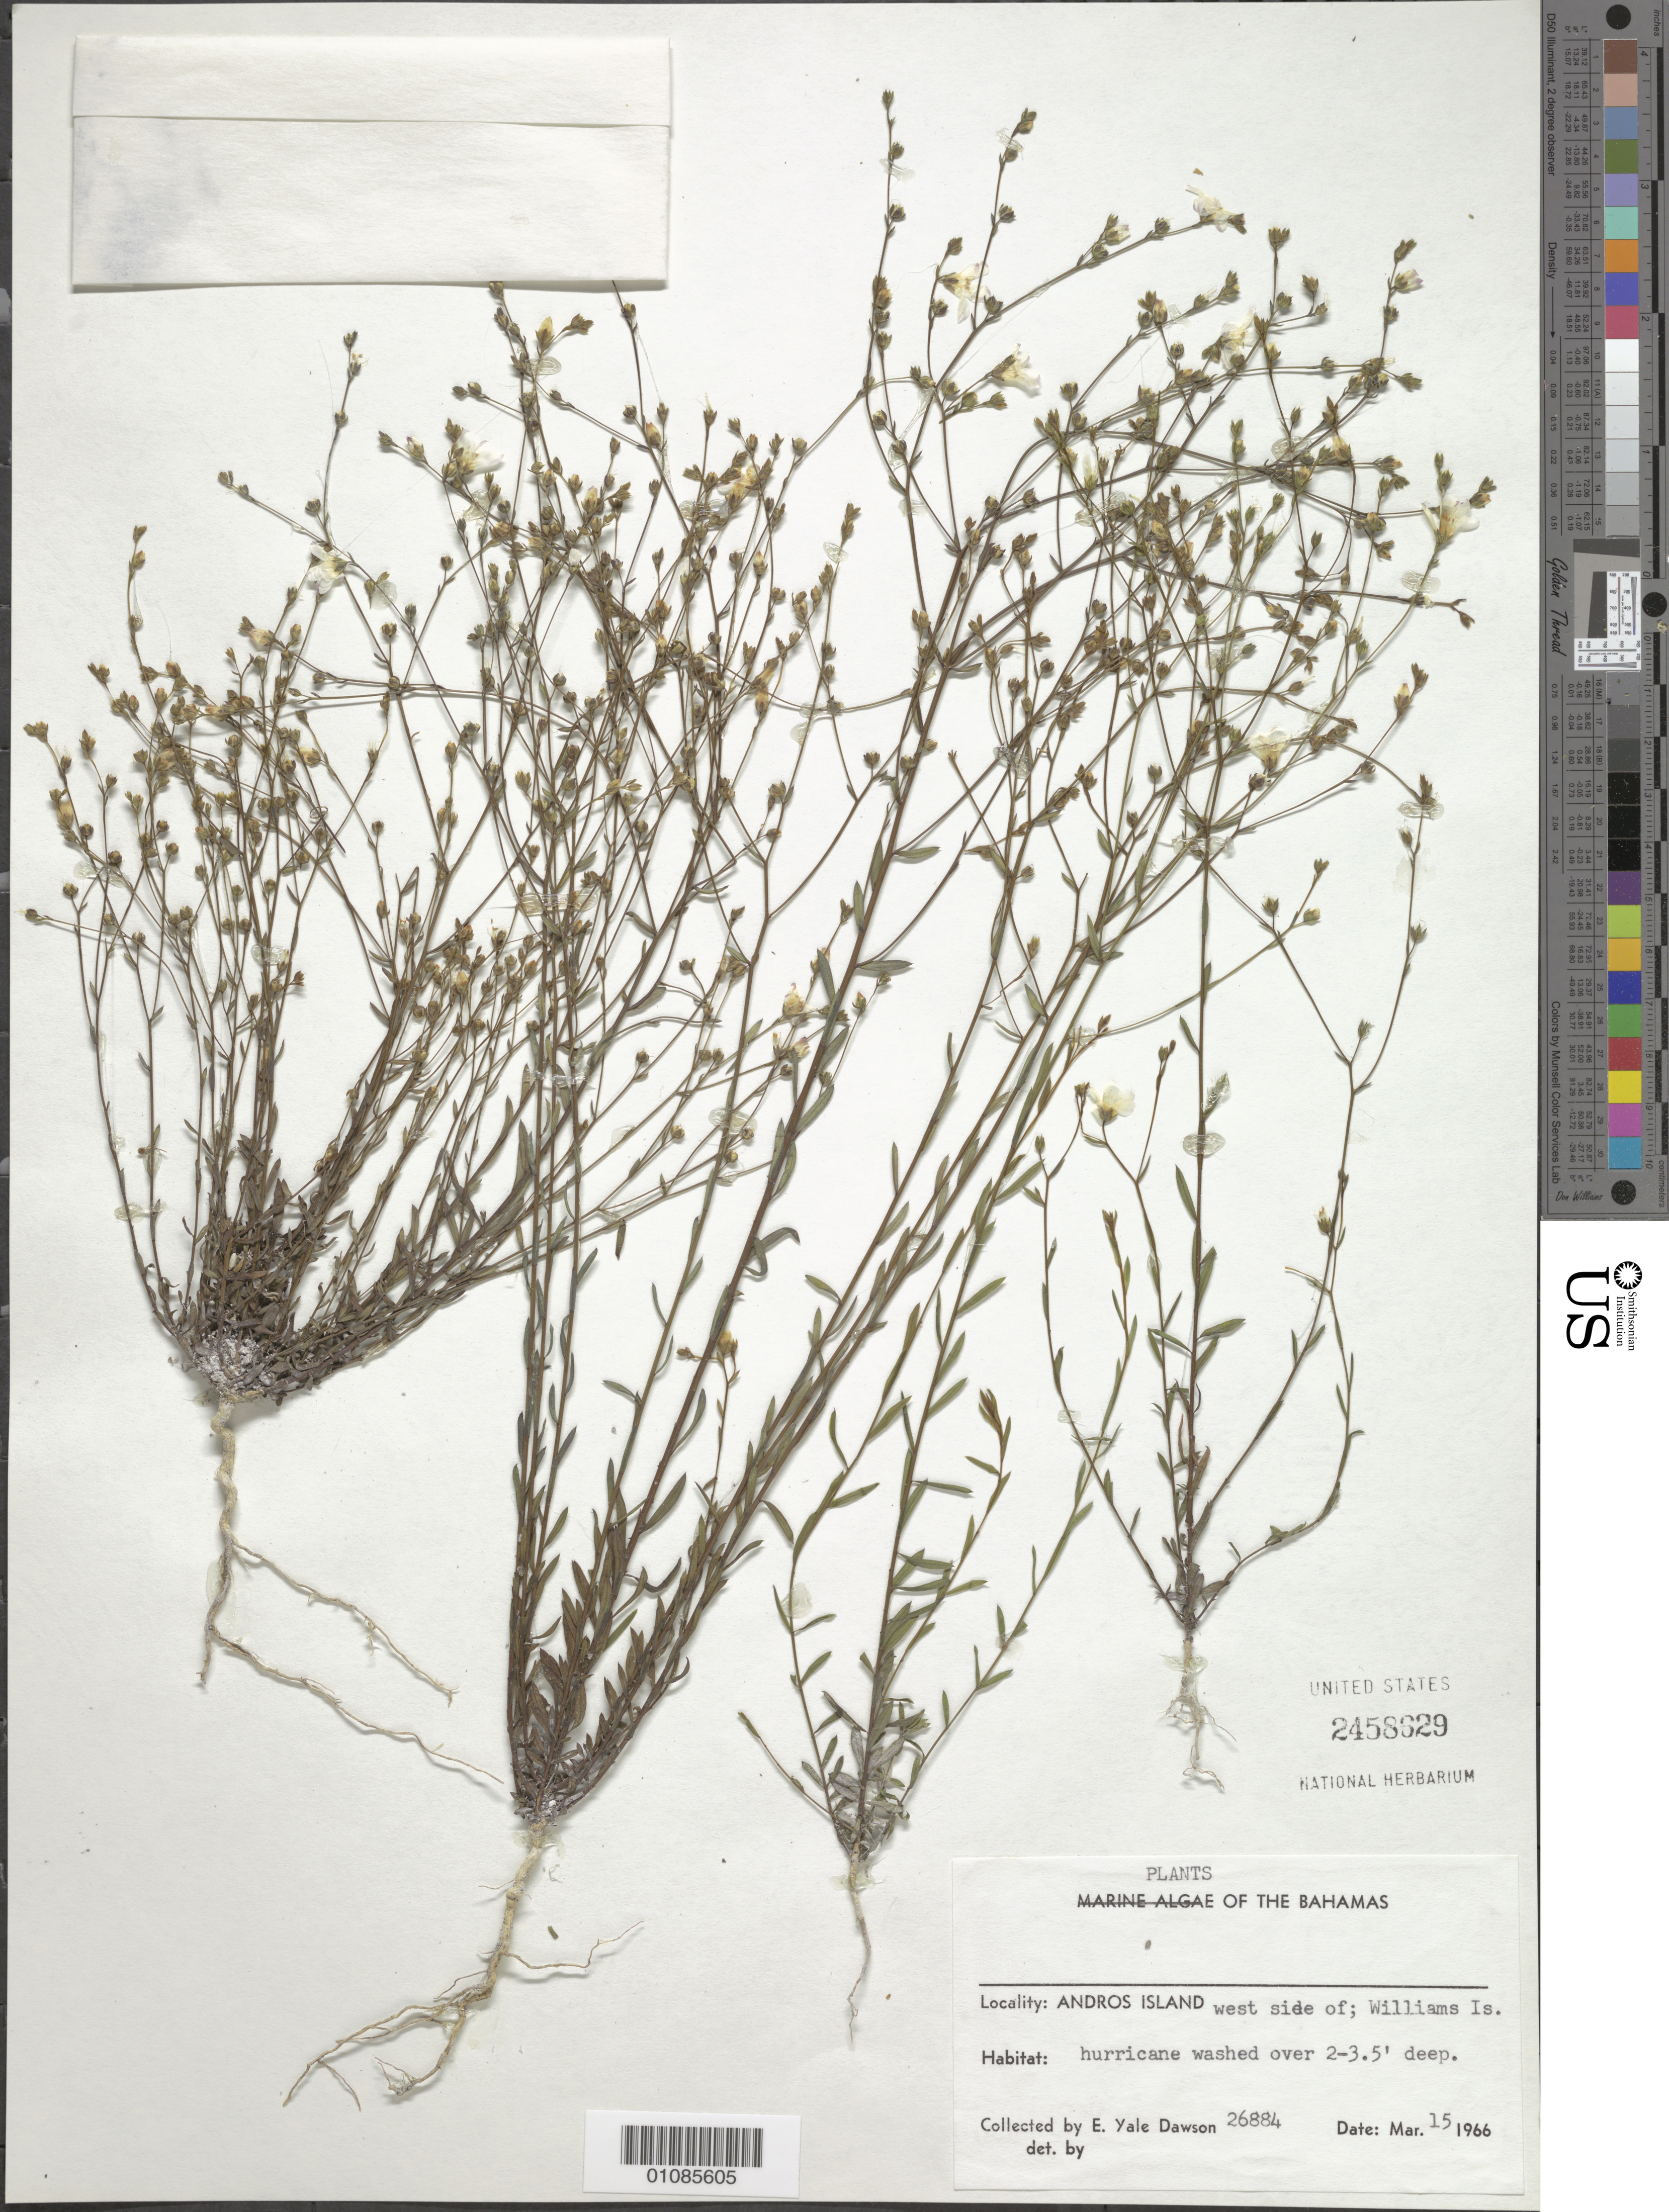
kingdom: Plantae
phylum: Tracheophyta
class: Magnoliopsida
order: Malpighiales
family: Linaceae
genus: Linum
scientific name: Linum bahamense f. bahamense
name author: Northr.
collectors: E. Y. Dawson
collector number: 26884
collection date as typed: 15 Mar 1966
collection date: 1966-03-15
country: Bahamas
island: Andros I.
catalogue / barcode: US 2458629